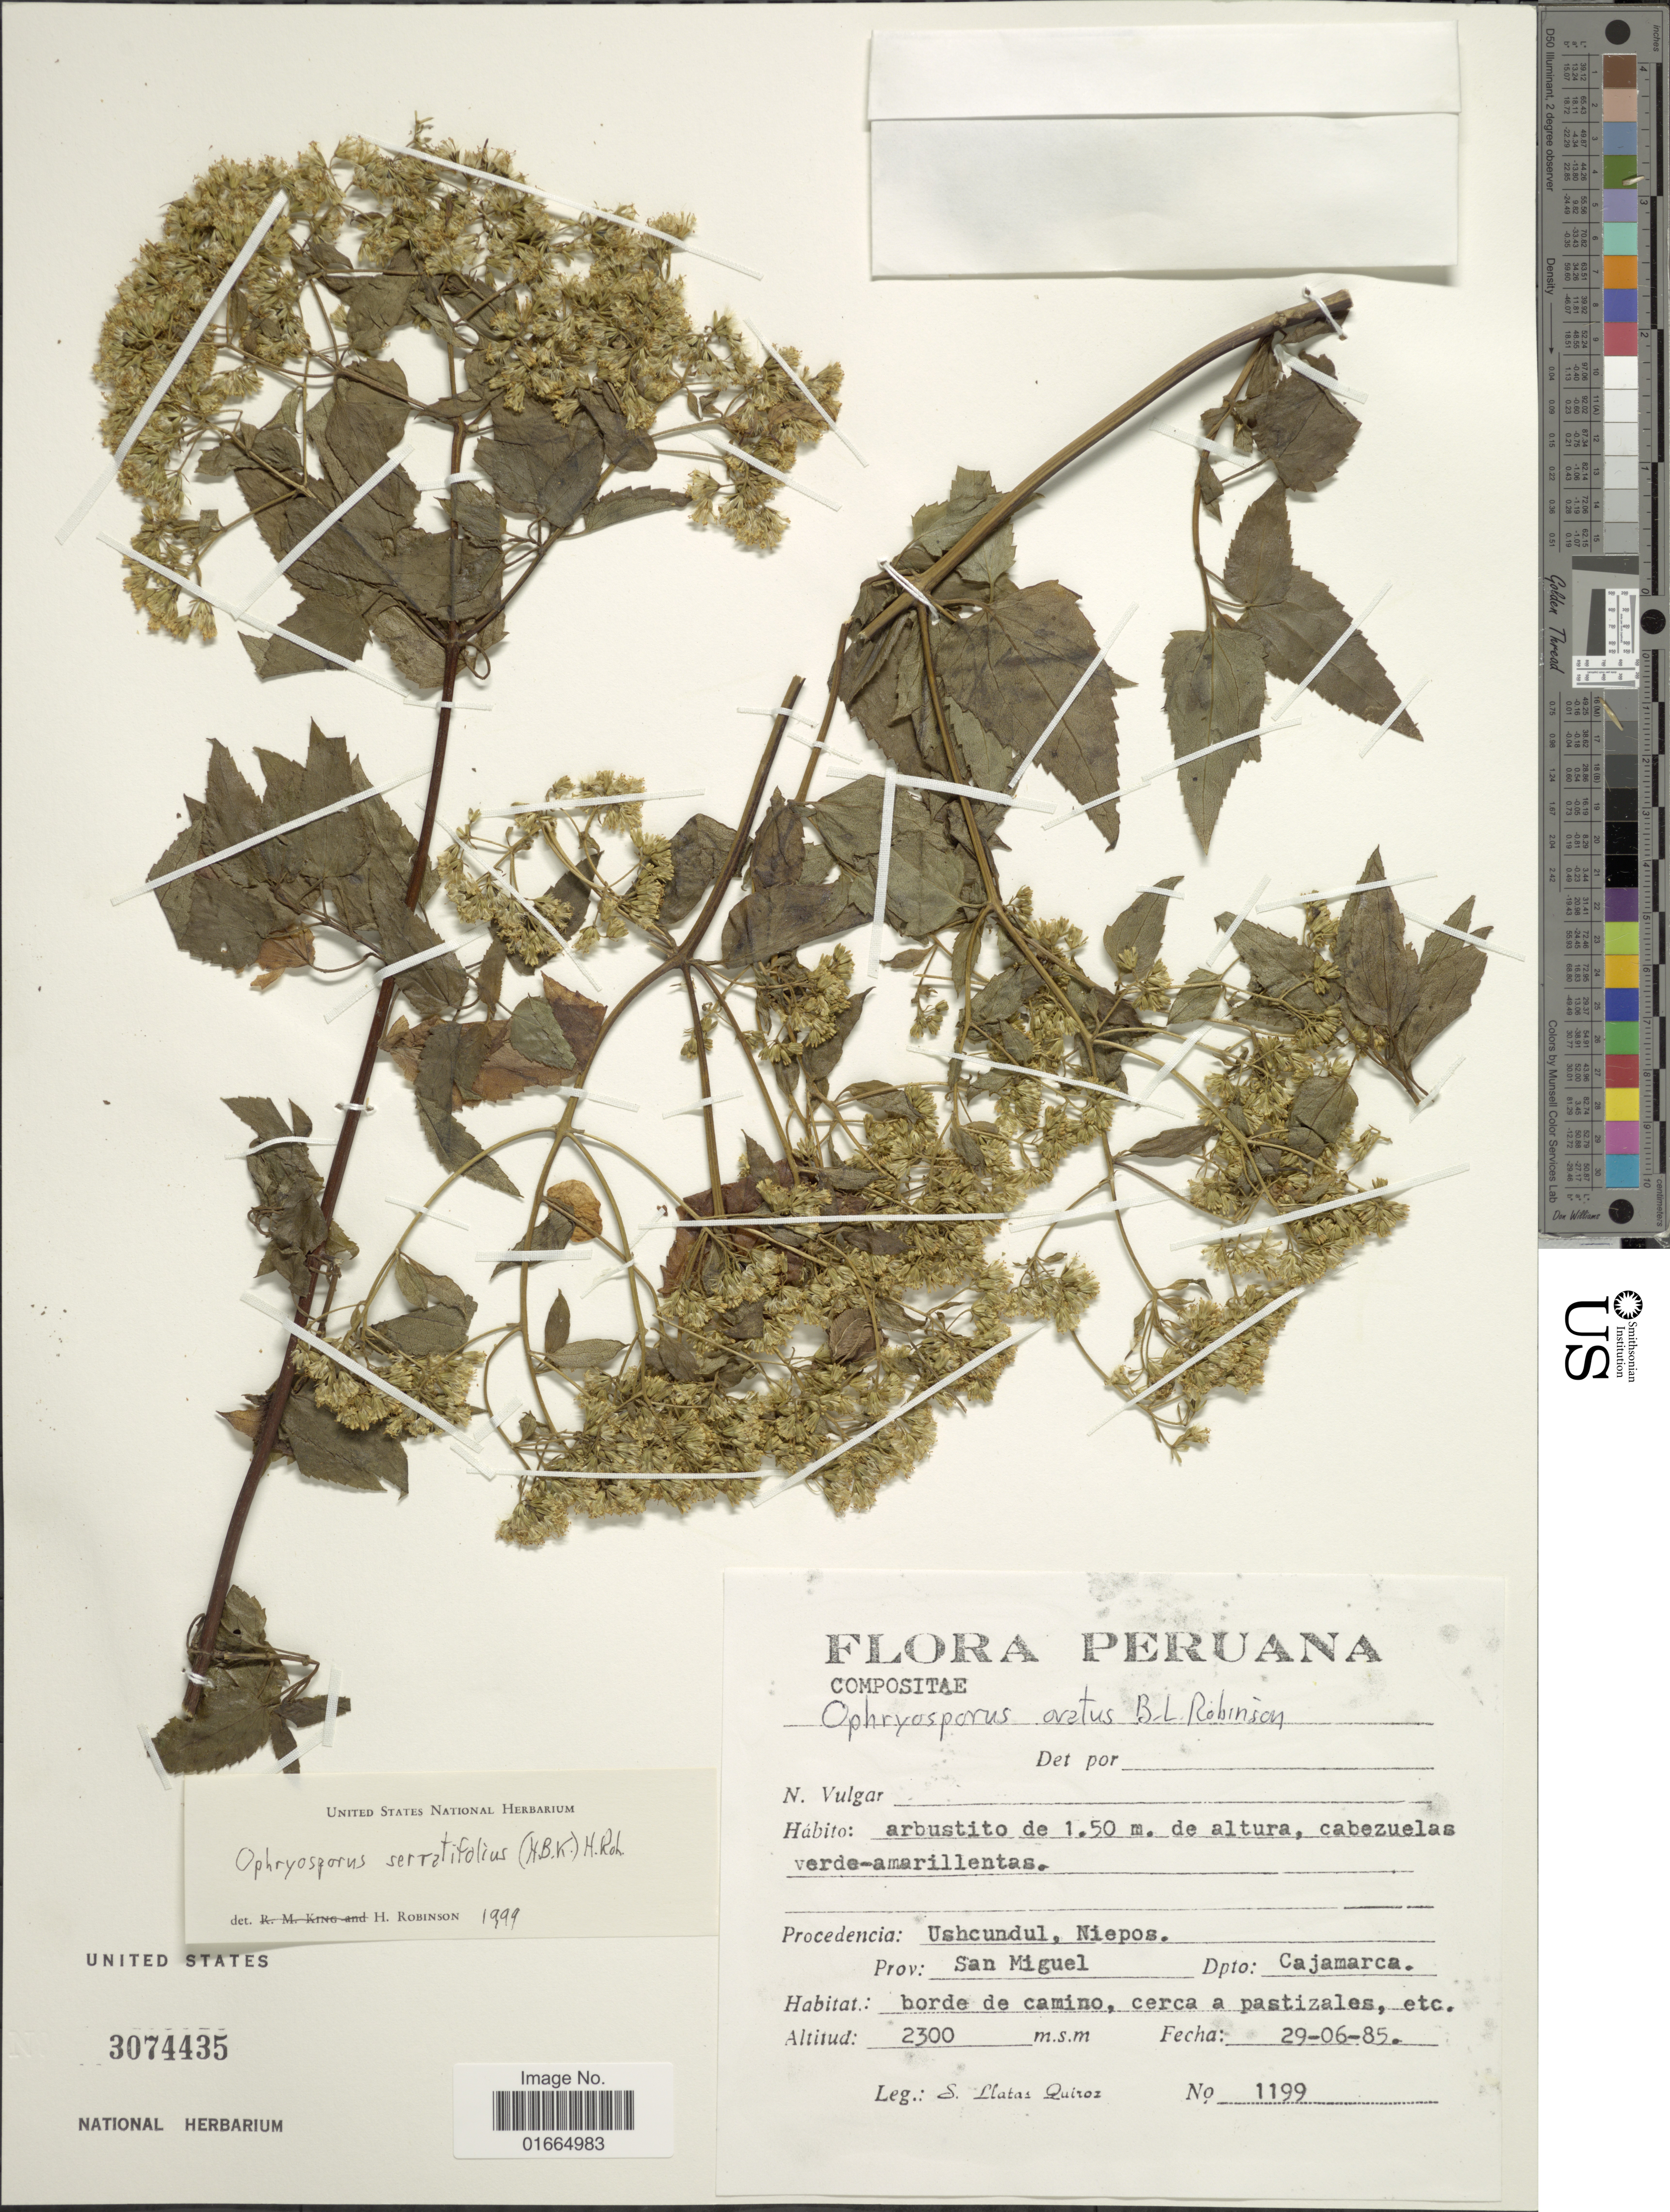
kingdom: Plantae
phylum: Tracheophyta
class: Magnoliopsida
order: Asterales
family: Asteraceae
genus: Ophryosporus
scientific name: Ophryosporus serratifolius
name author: (Kunth) B.L. Rob.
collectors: S. Llatas Quiroz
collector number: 1199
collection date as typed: Transcribed d/m/y: 29/6/85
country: Peru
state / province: Cajamarca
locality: Ushcundul, Niepos. Prov: San Miguel. Dpto: Cajamarca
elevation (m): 2300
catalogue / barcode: US 3074435